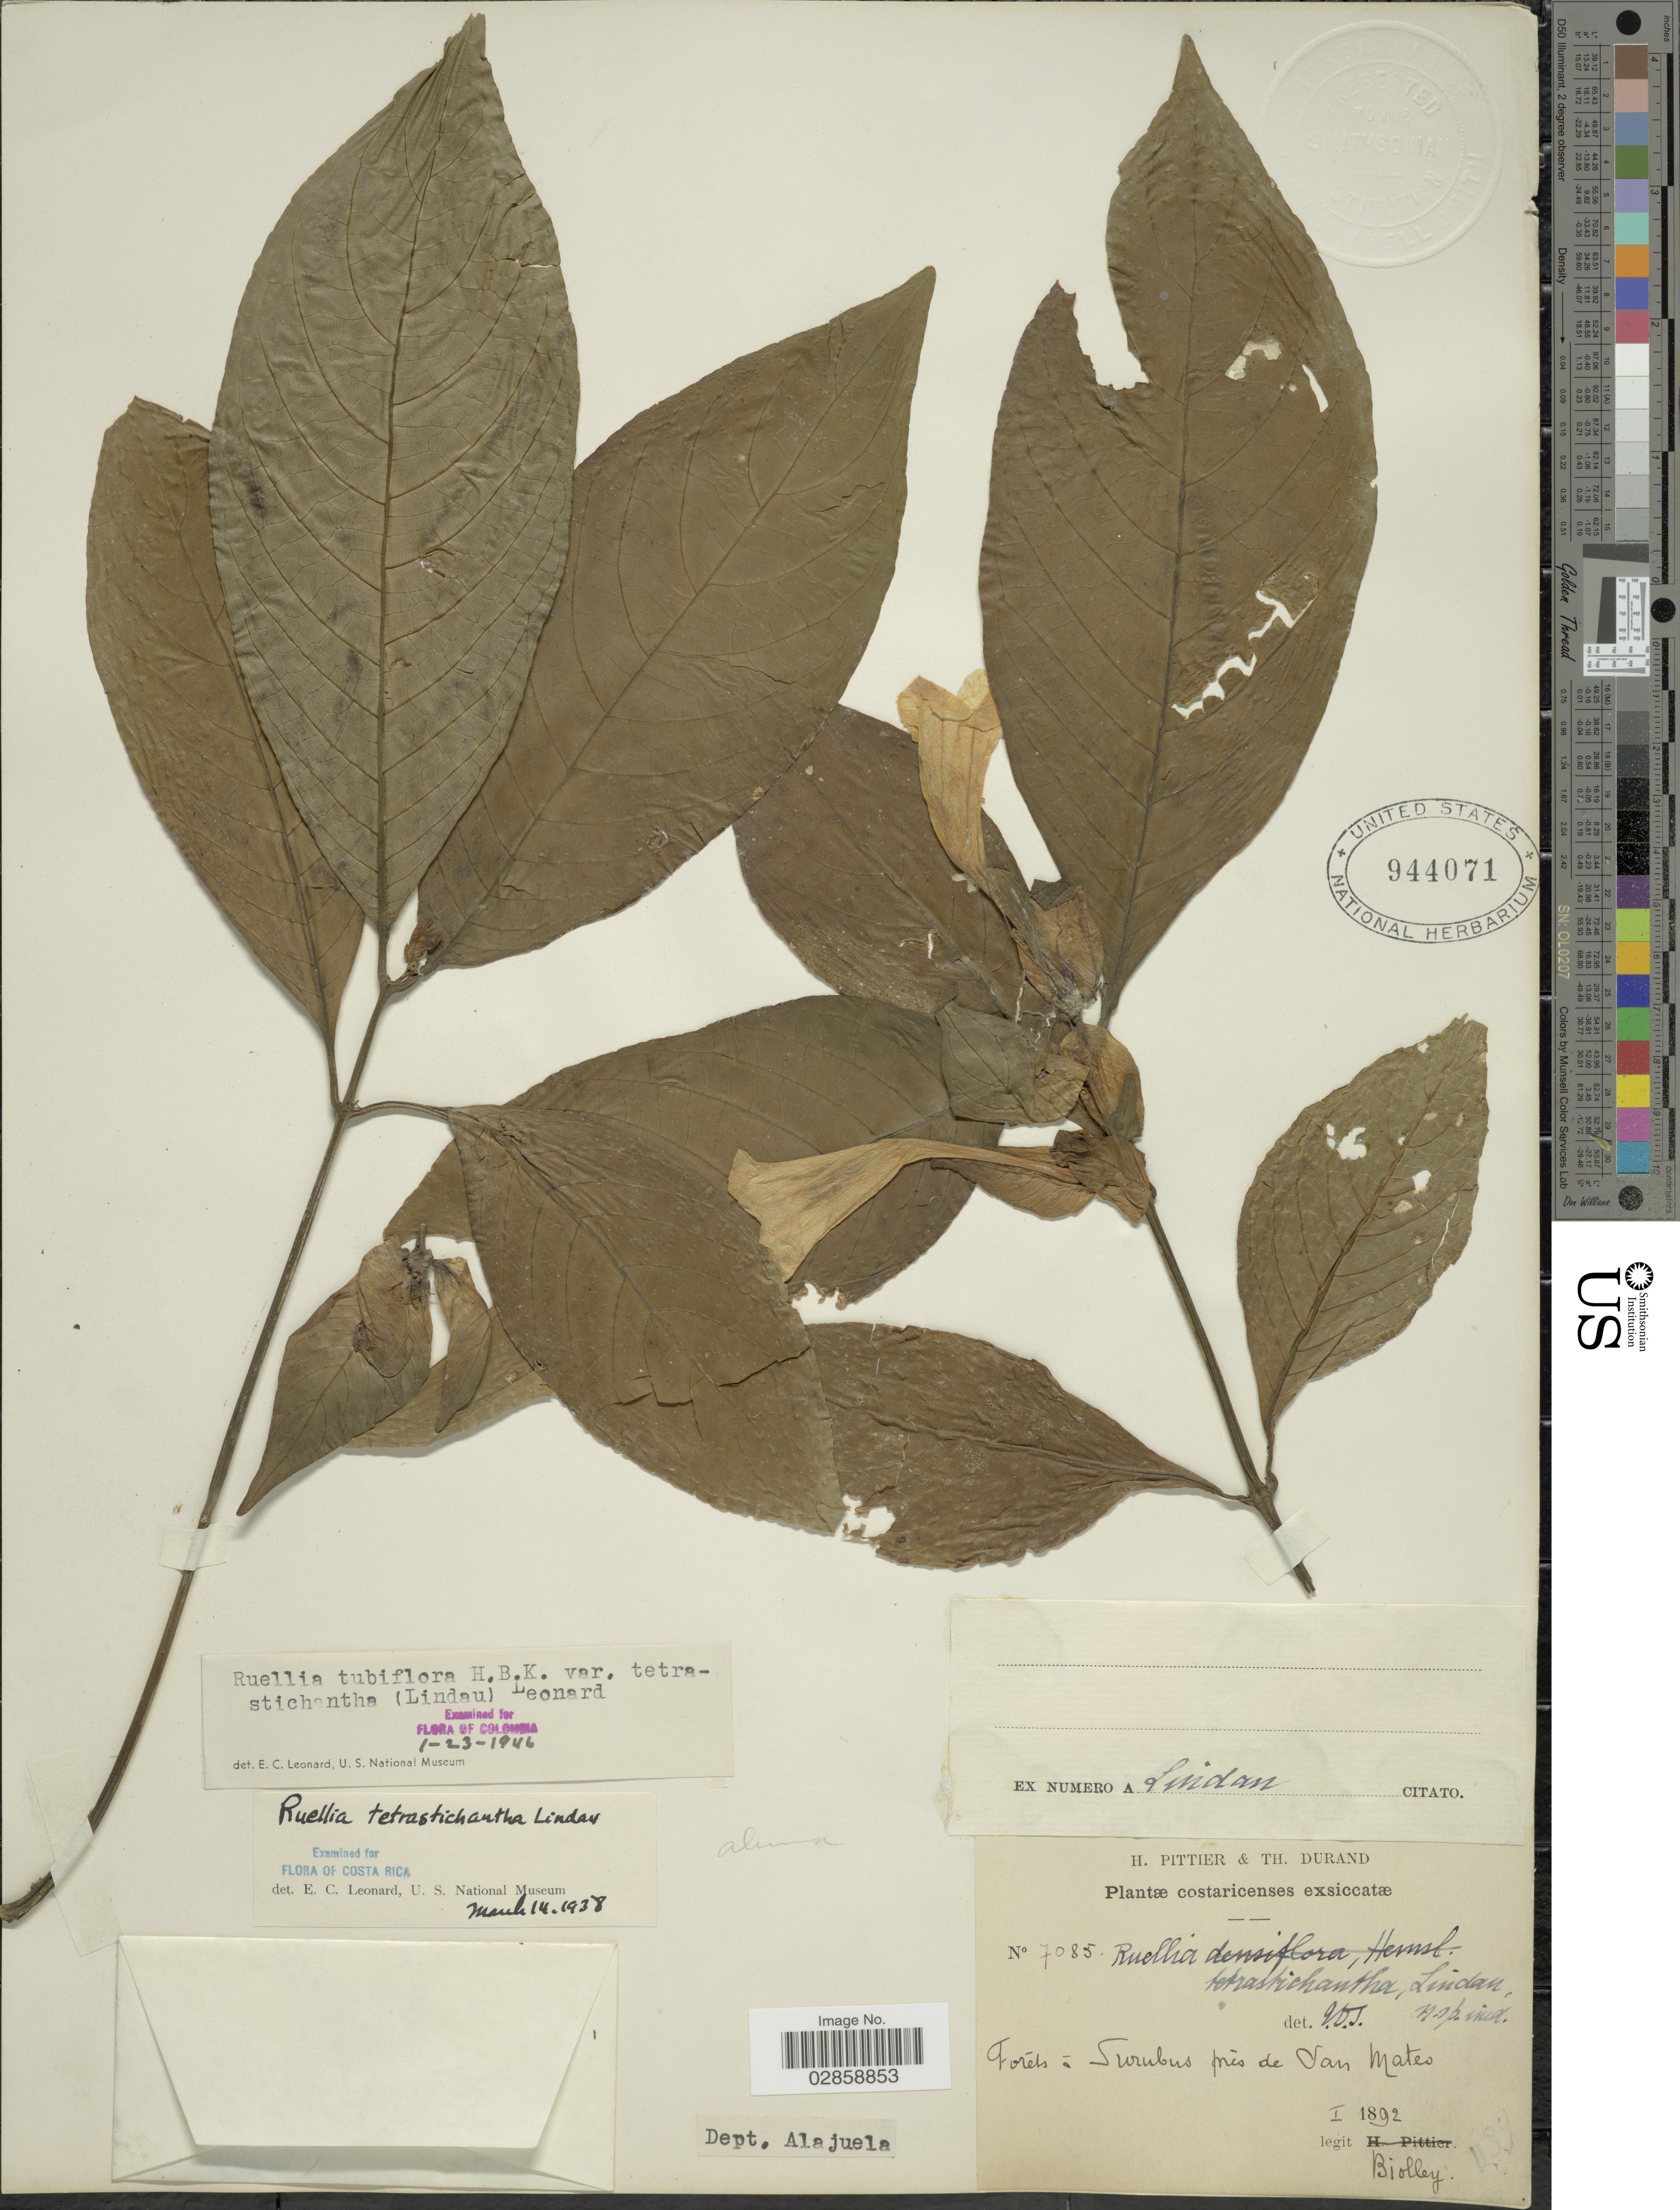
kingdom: Plantae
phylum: Tracheophyta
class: Magnoliopsida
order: Lamiales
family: Acanthaceae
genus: Ruellia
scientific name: Ruellia tubiflora var. tetrastichantha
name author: Kunth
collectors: Biolley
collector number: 7085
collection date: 1892-01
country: Costa Rica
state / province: Alajuela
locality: Ept. Alajuela. Prés de San Mateo.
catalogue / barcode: US 944071